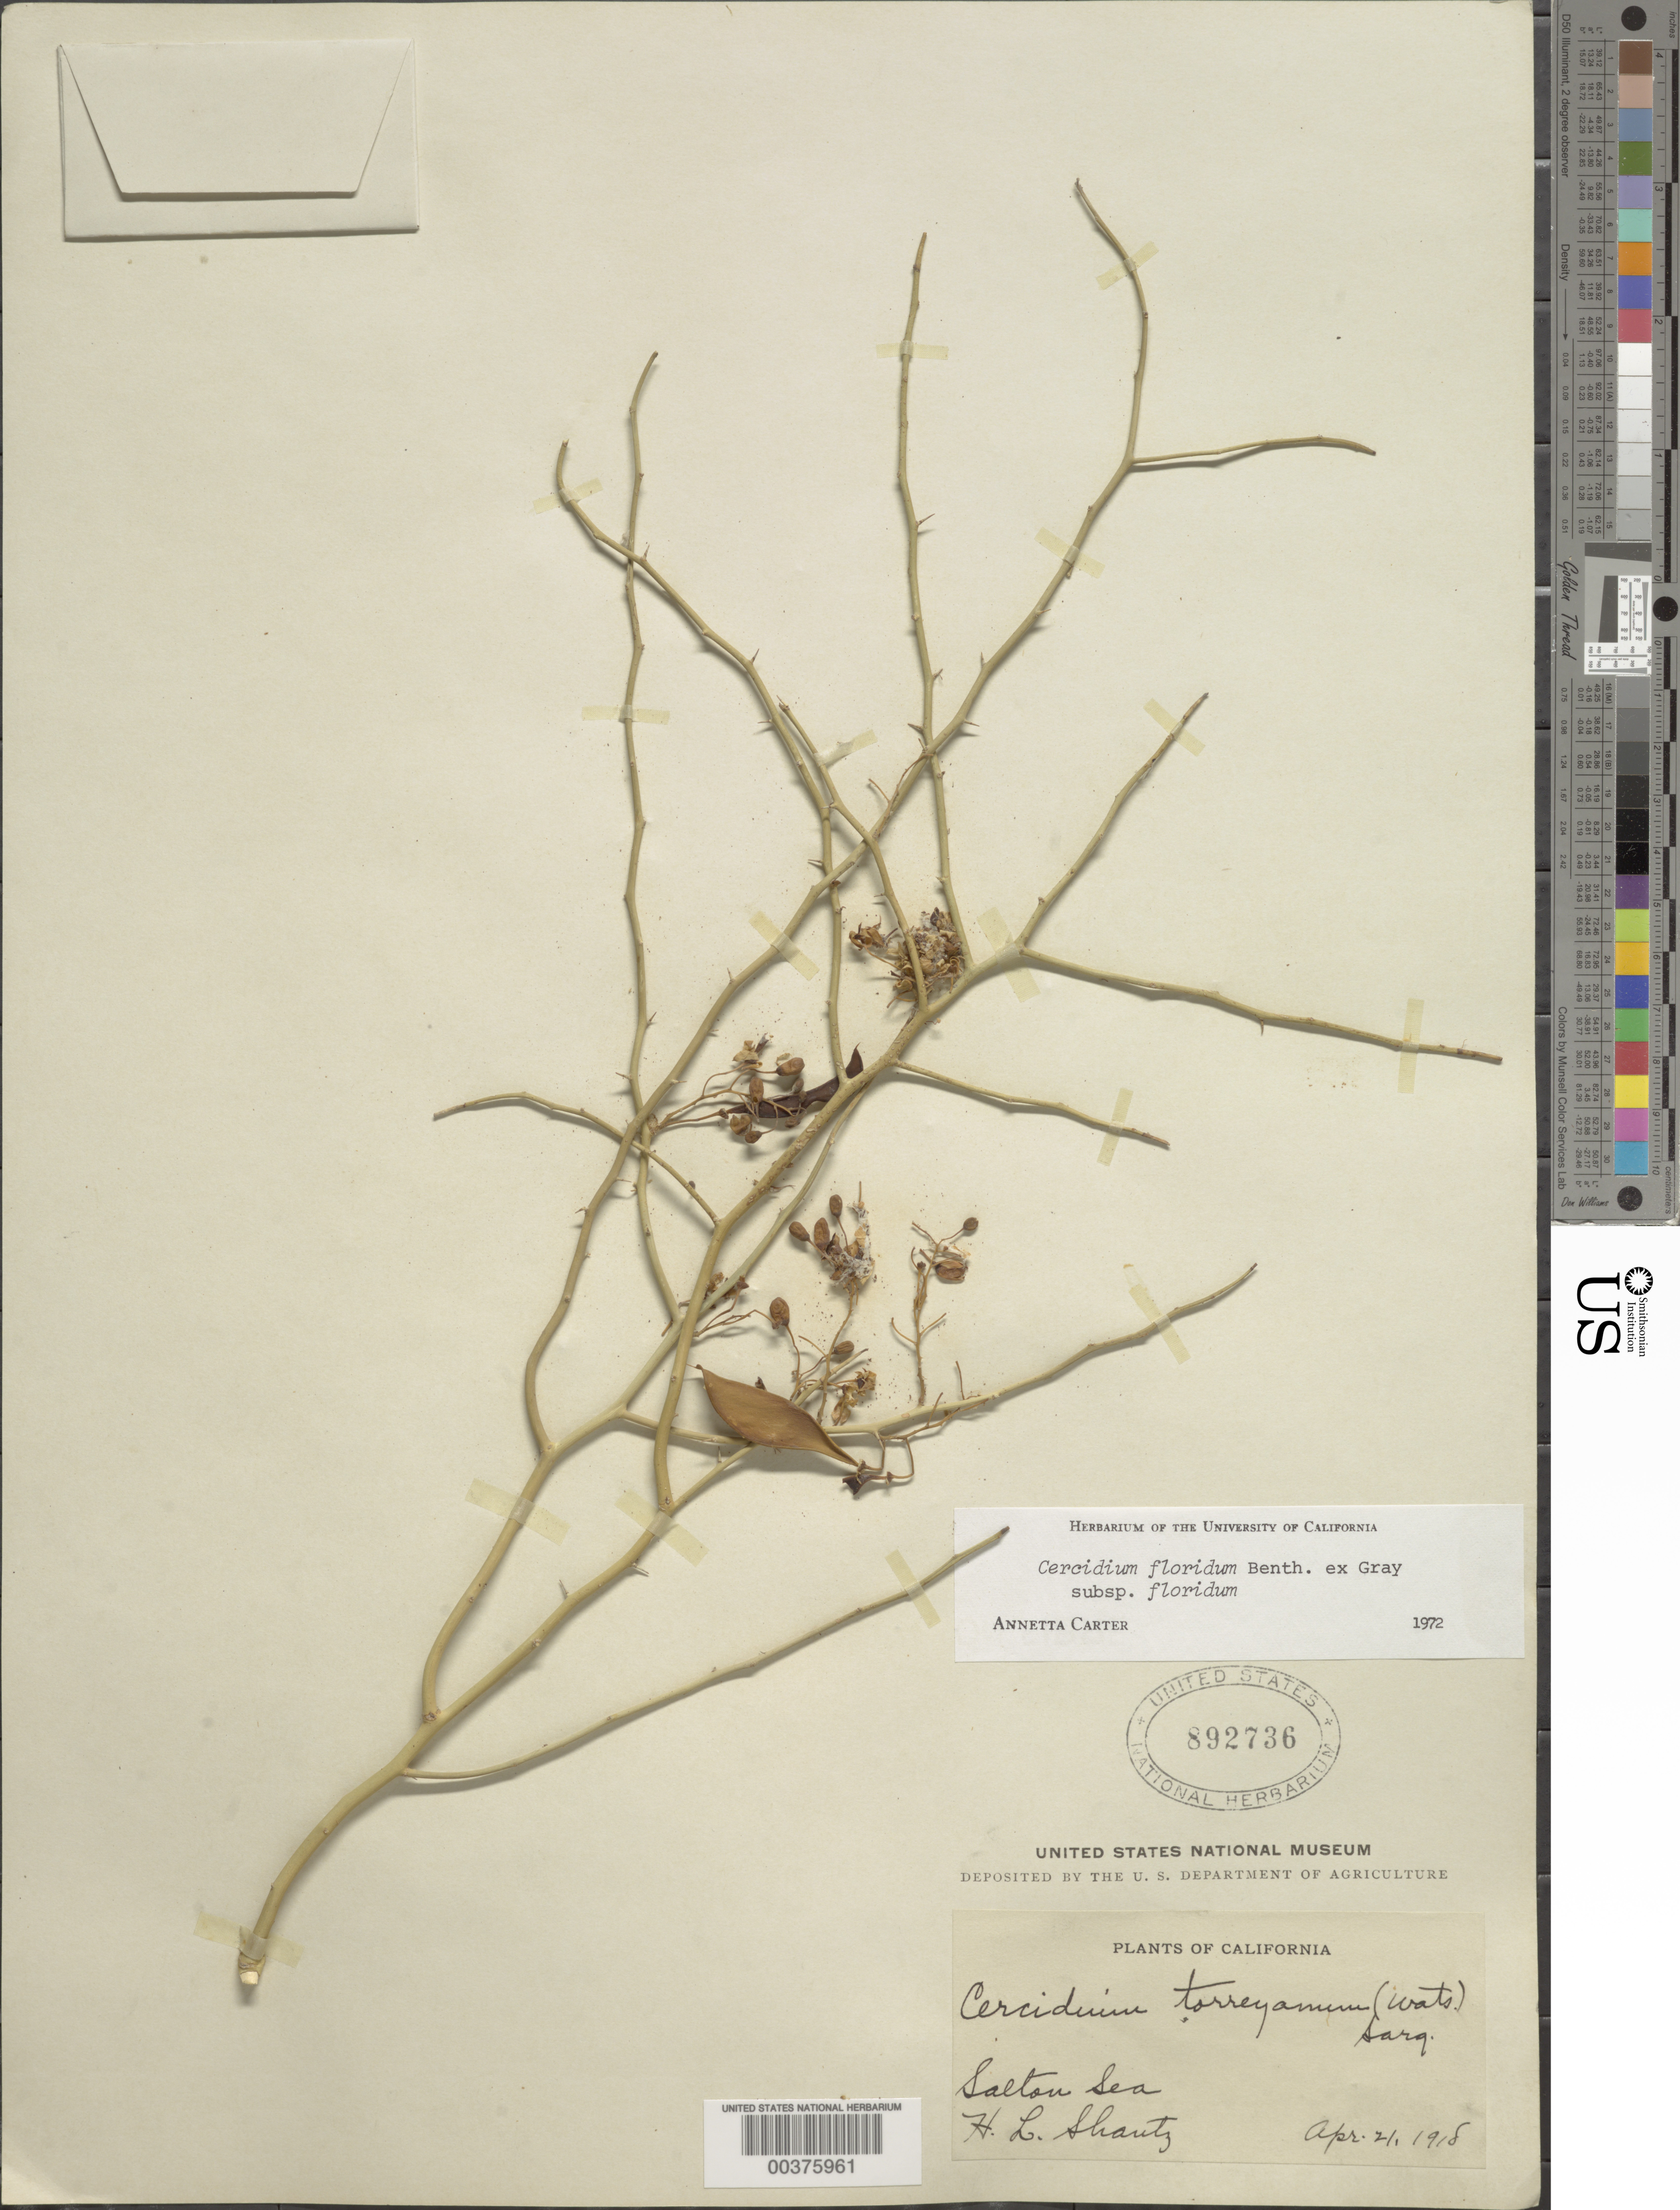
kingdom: Plantae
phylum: Tracheophyta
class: Magnoliopsida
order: Fabales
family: Fabaceae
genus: Parkinsonia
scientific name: Parkinsonia florida subsp. florida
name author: (Benth. ex A. Gray) S. Watson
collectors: H. Shantz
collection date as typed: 21 Apr 1918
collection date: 1918-04-21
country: United States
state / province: California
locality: Salton sea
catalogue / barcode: US 892736